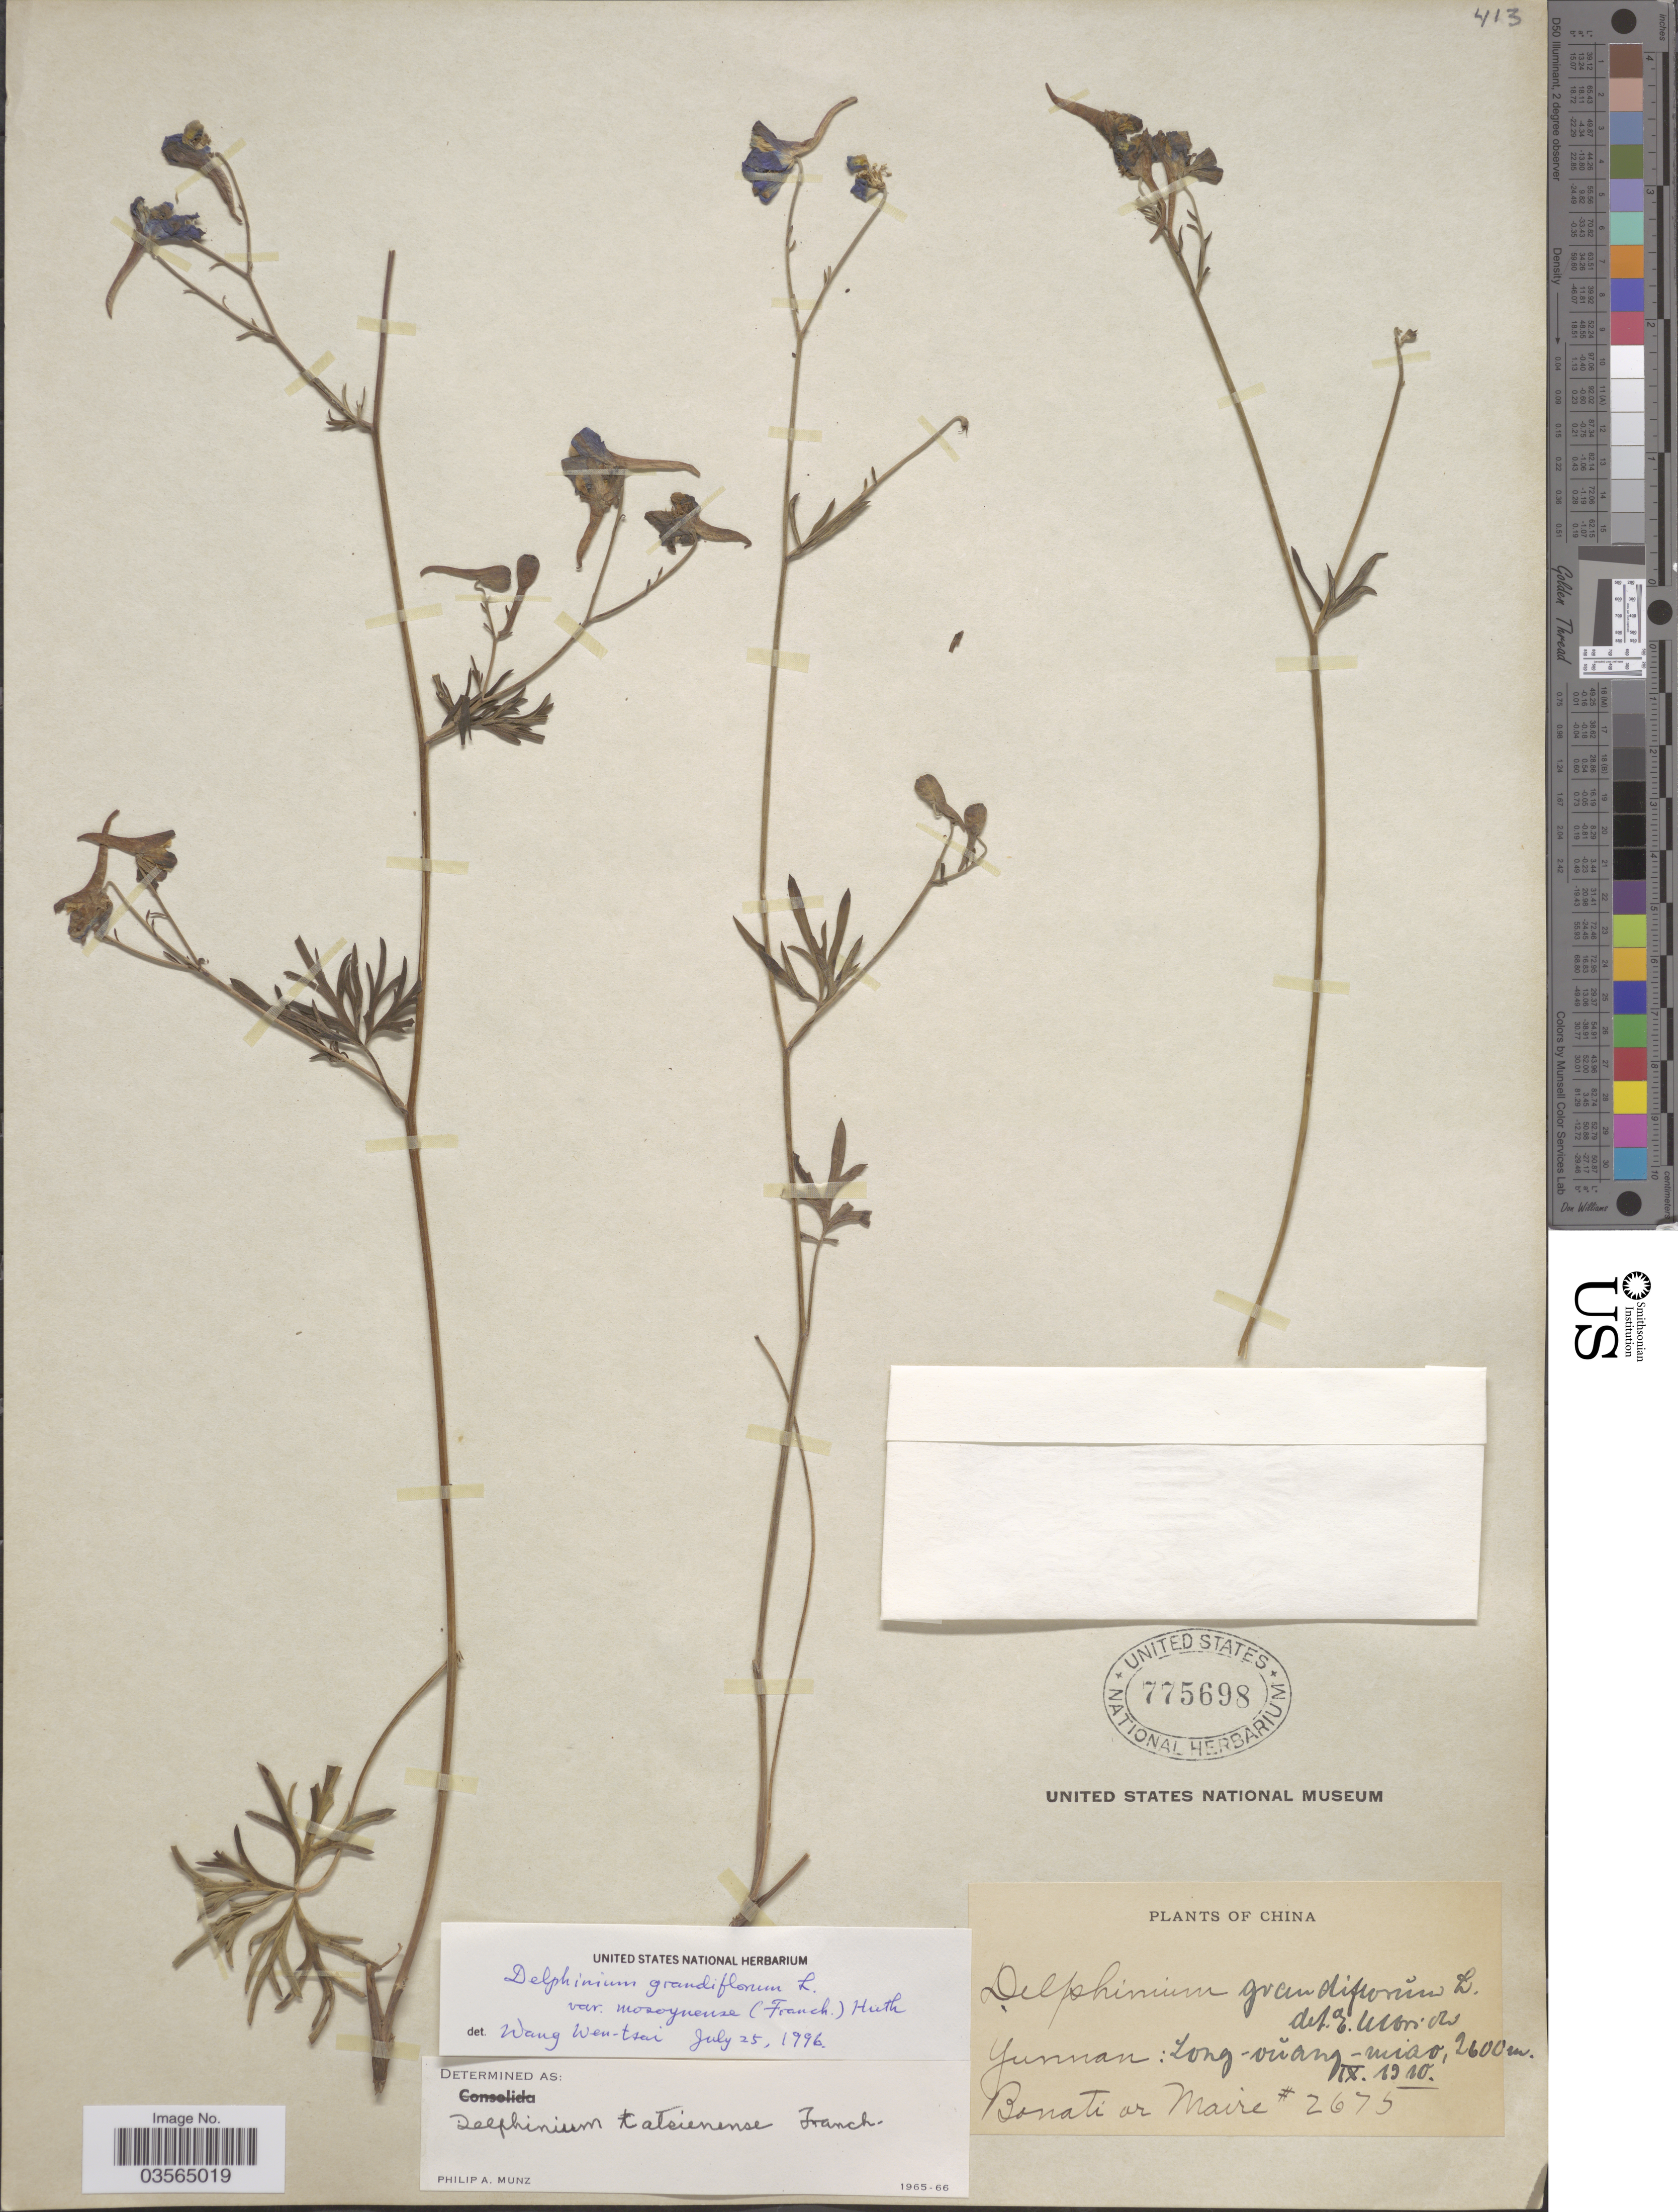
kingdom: Plantae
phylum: Tracheophyta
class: Magnoliopsida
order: Ranunculales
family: Ranunculaceae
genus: Delphinium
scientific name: Delphinium grandiflorum var. mosoynense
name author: (Franch.) Huth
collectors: -. Bonati & Maire, --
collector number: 2675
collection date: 1910-09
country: China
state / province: Yunnan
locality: Long-vŭang-miao.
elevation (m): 2600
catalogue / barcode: US 775698